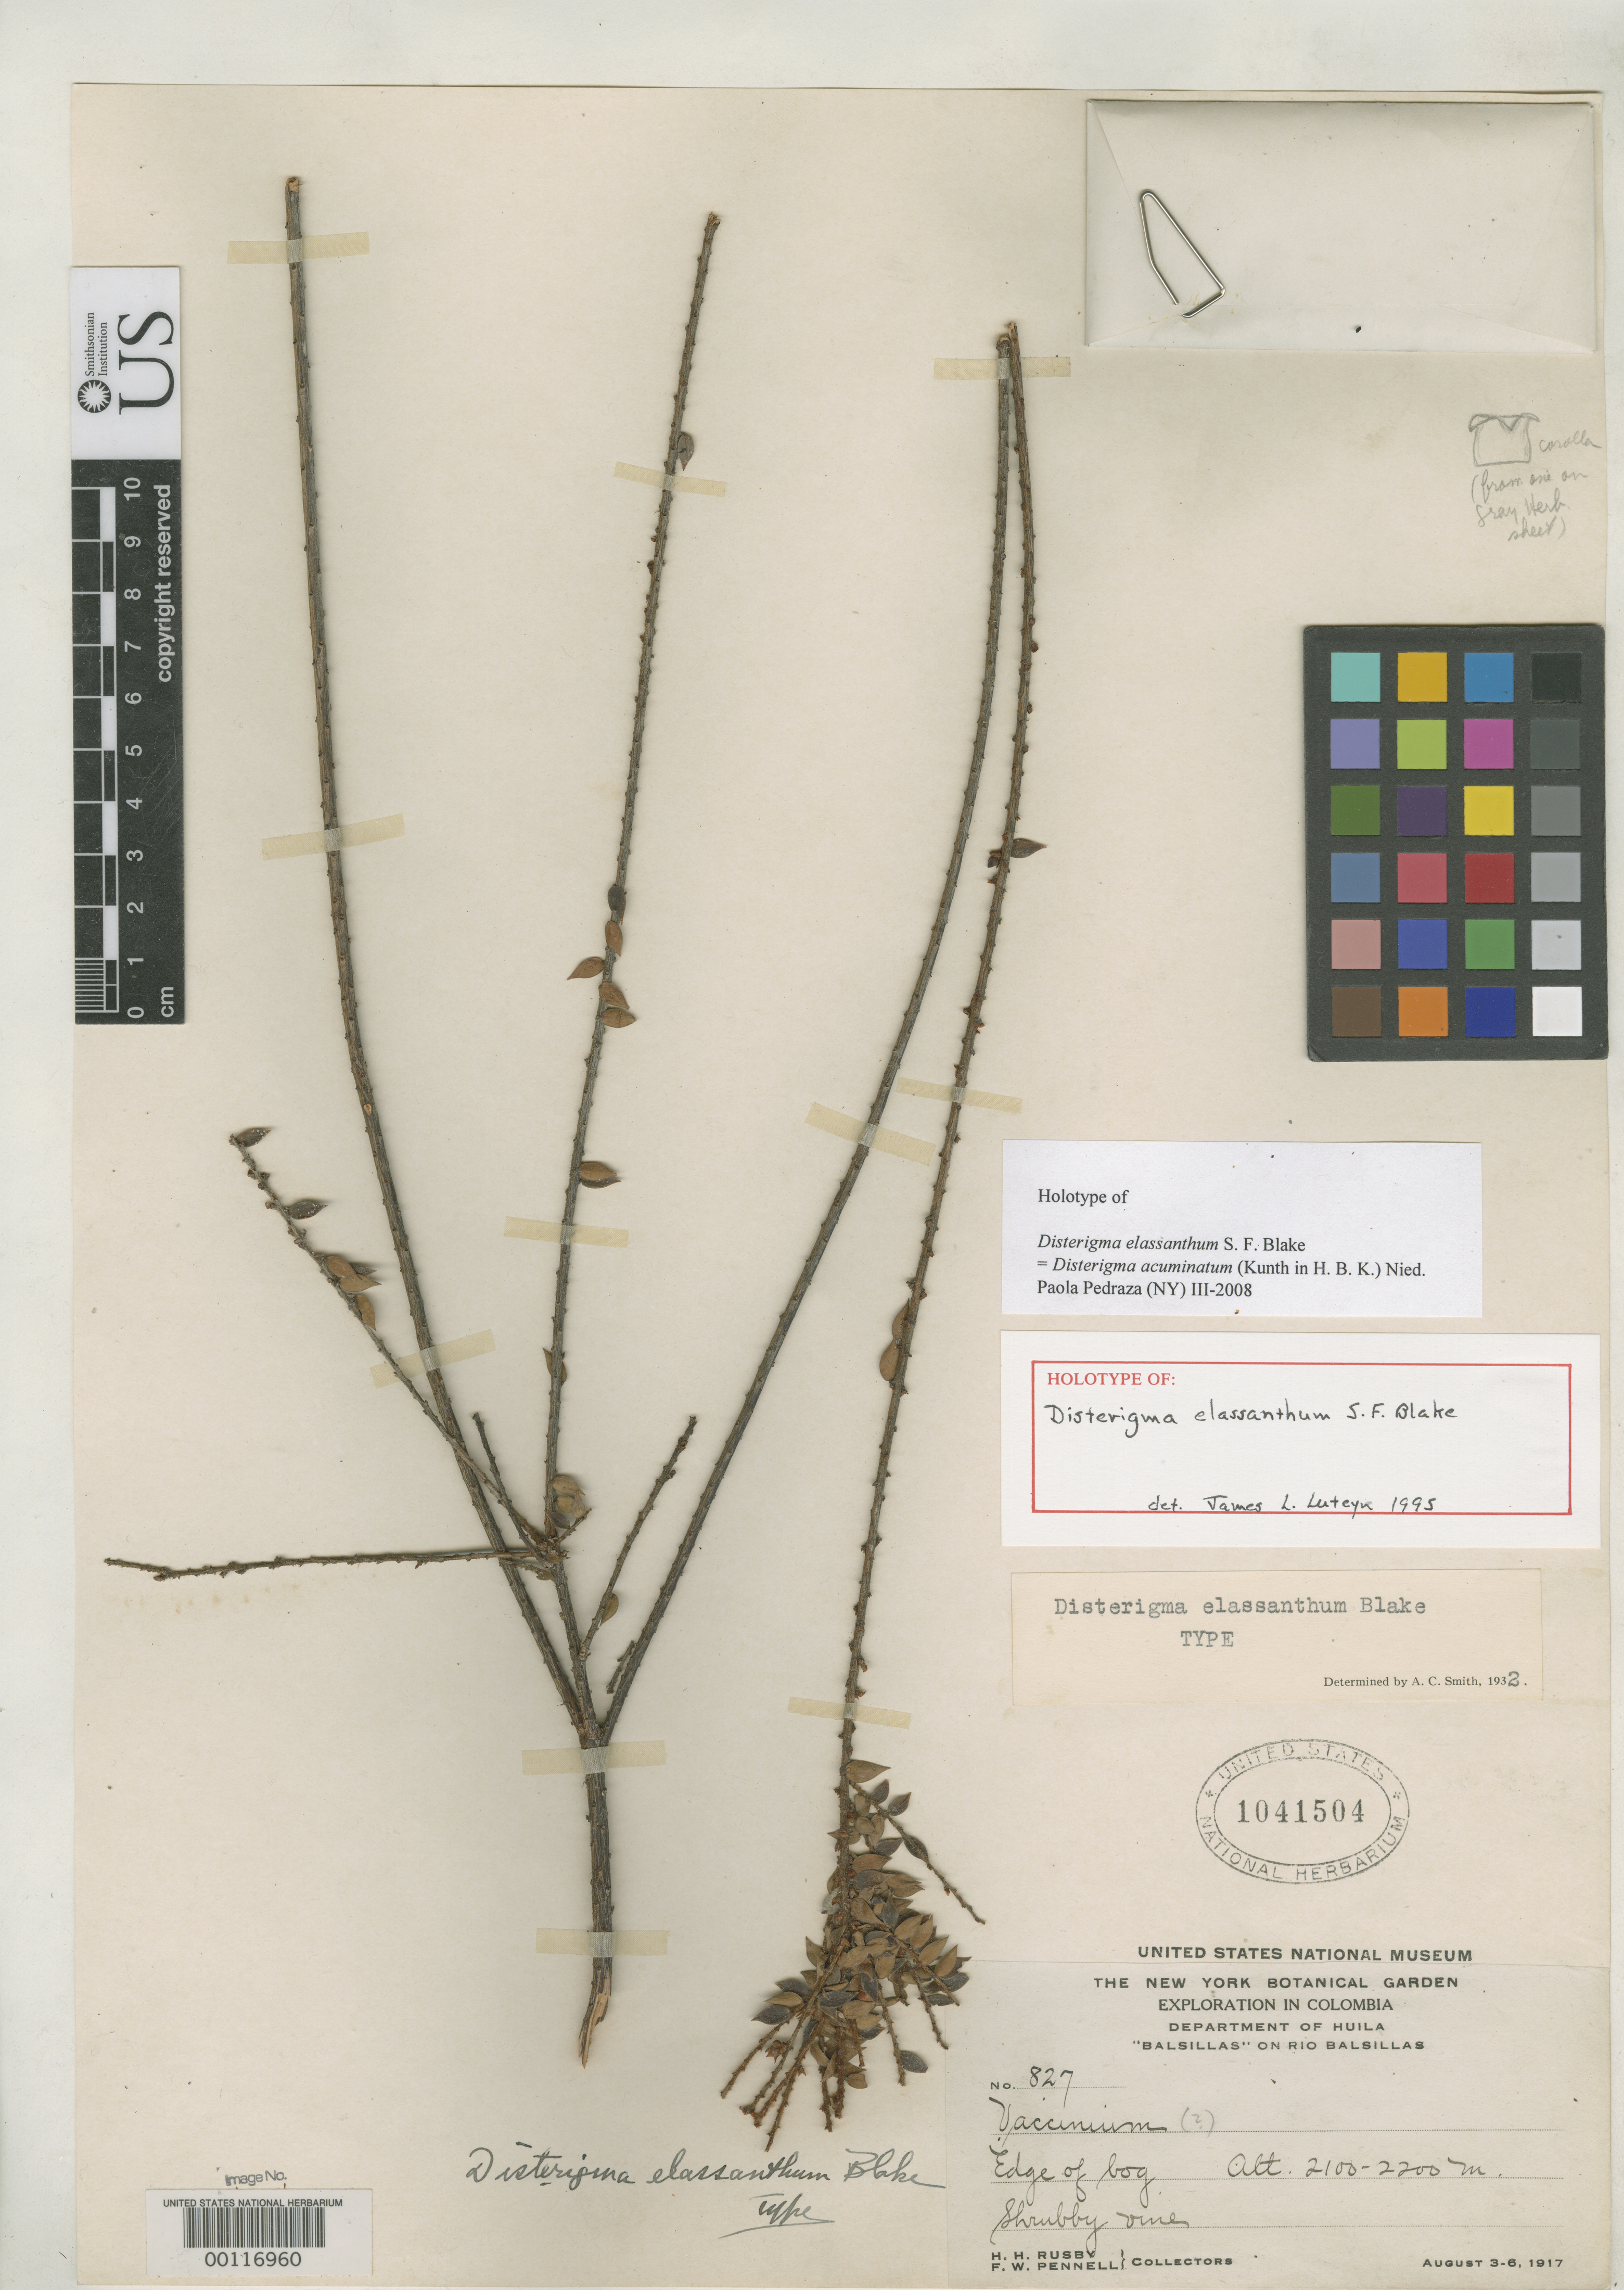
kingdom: Plantae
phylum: Tracheophyta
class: Magnoliopsida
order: Ericales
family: Ericaceae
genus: Disterigma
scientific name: Disterigma elassanthum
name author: S.F. Blake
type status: Holotype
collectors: H. H. Rusby & F. W. Pennell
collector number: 827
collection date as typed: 03 Aug 1917 to 06 Aug 1917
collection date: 1917-08-03/1917-08-06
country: Colombia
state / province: Huila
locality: Balsillas, on Rio Balsillas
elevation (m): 2100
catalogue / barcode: US 1041504